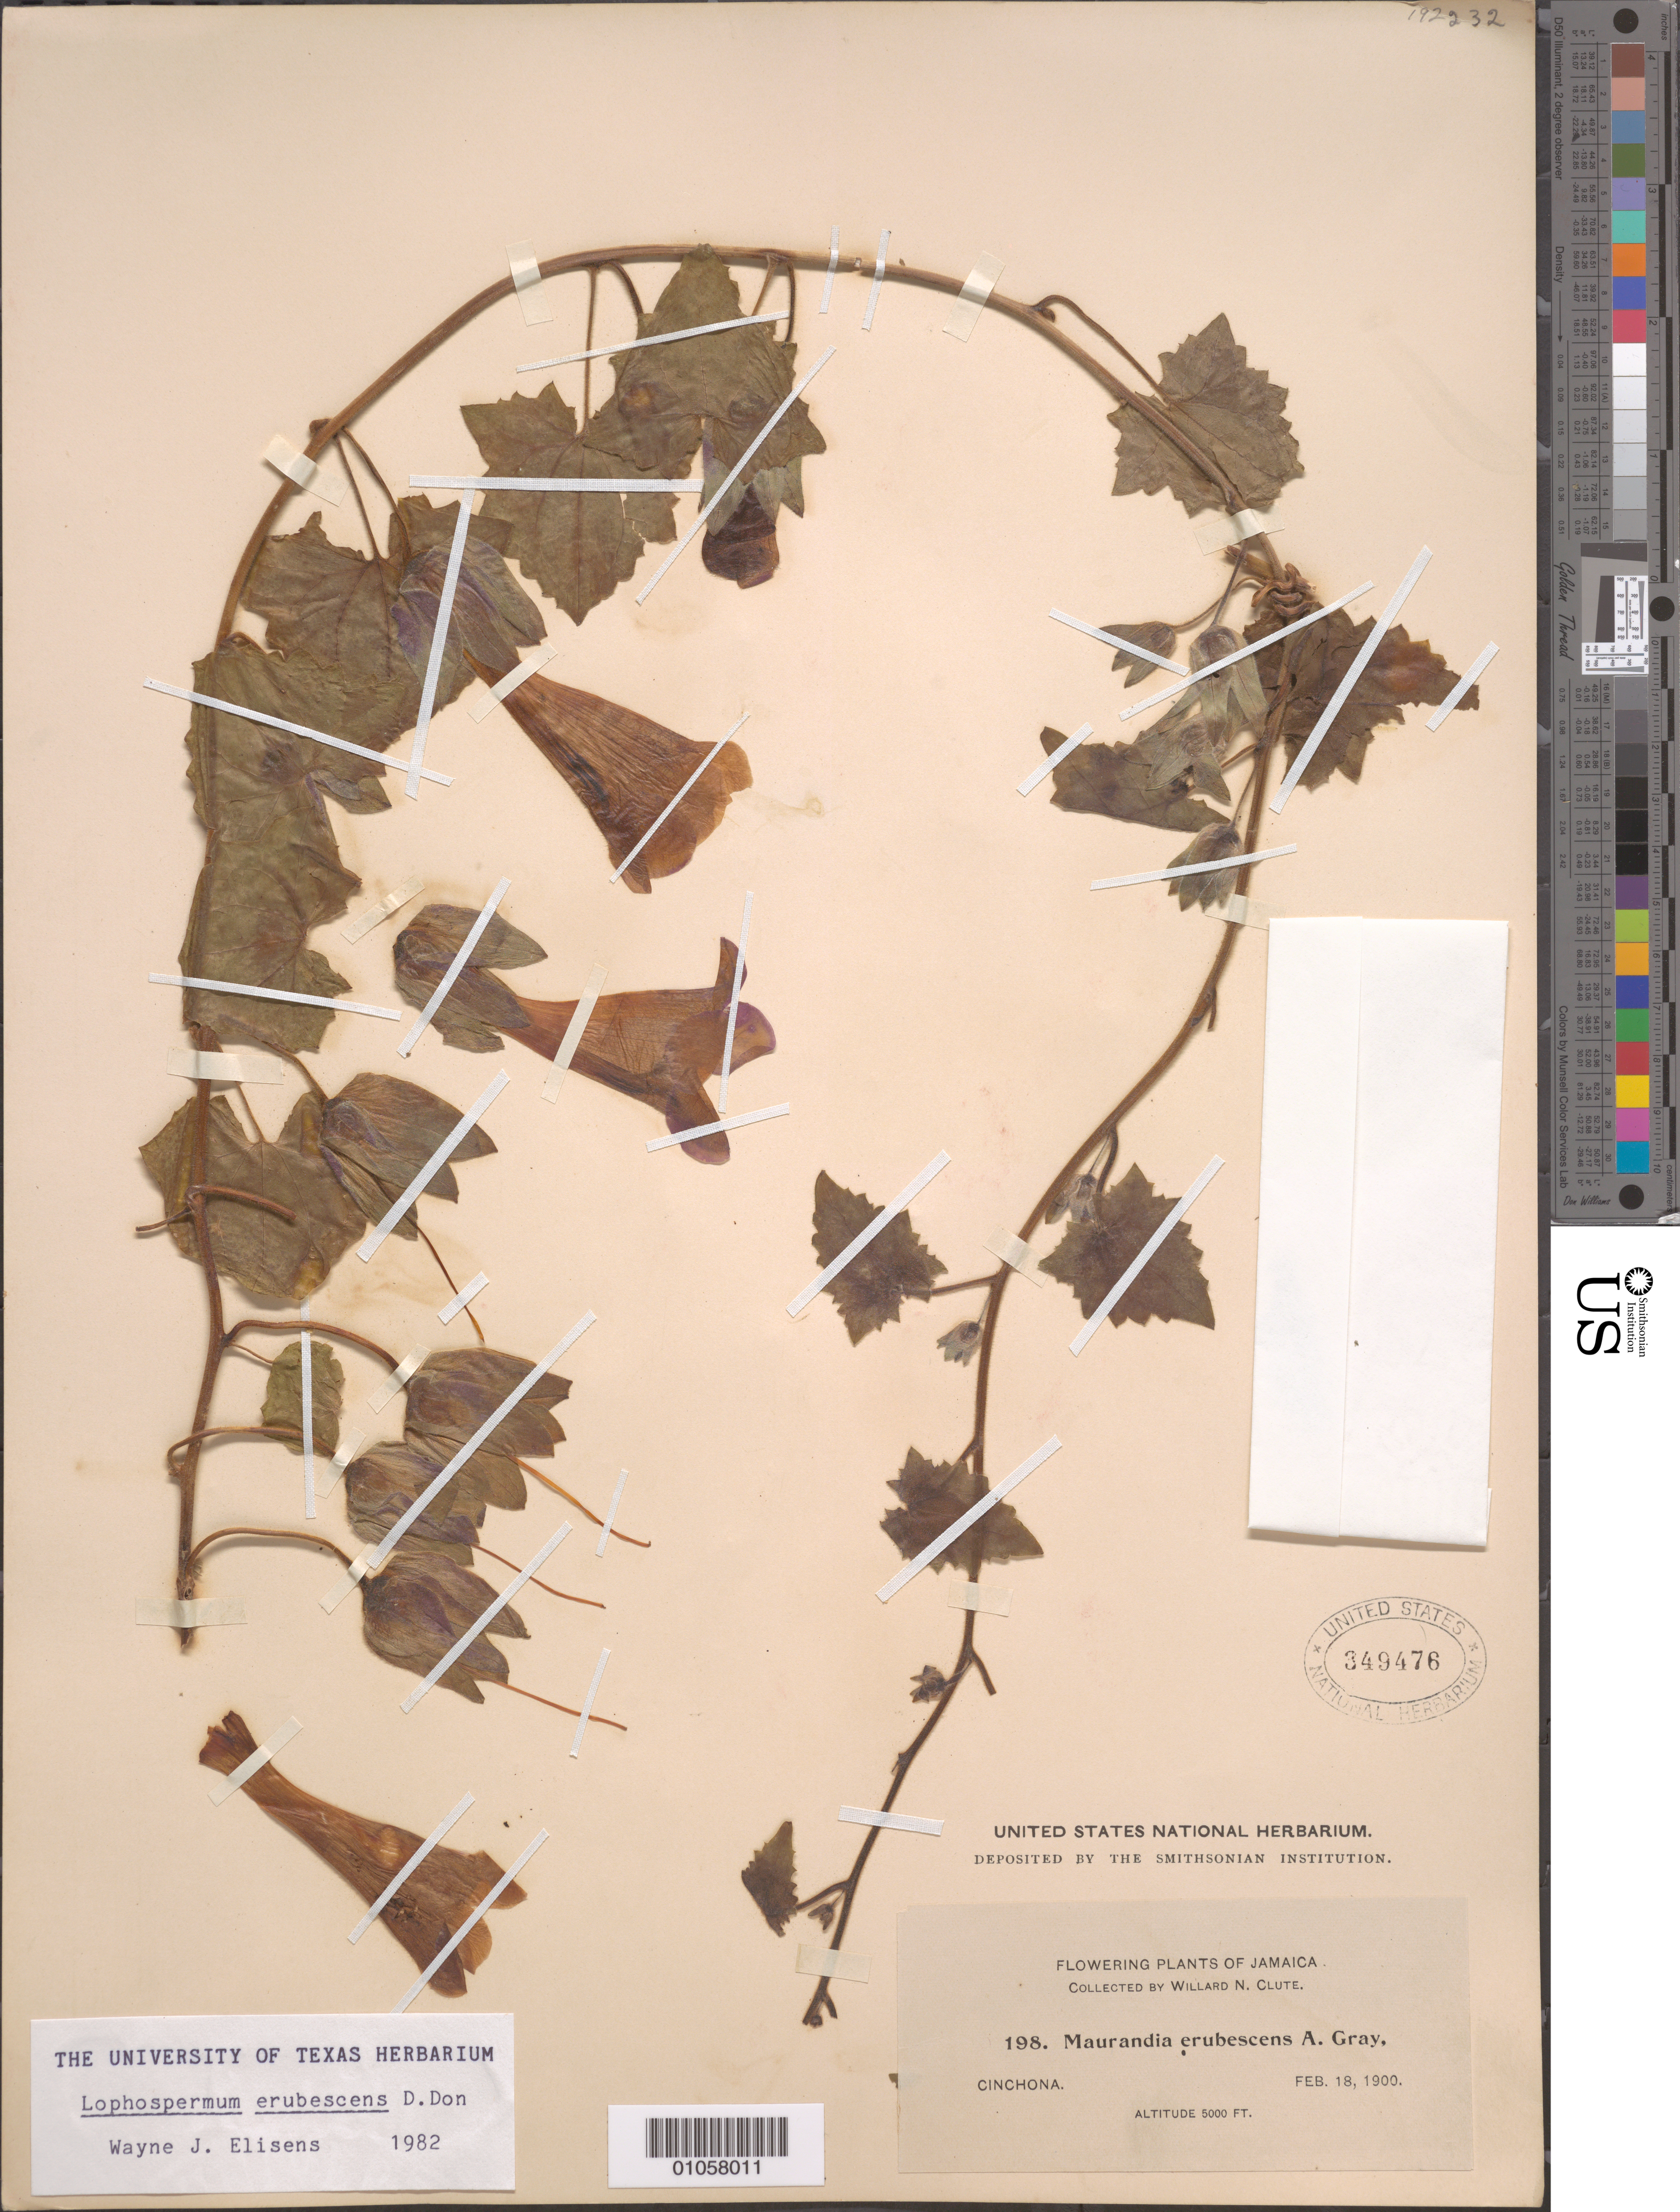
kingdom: Plantae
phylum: Tracheophyta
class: Magnoliopsida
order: Lamiales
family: Plantaginaceae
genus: Lophospermum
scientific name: Lophospermum erubescens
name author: D. Don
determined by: Elisens, W. J.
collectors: W. N. Clute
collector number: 198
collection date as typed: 18 Feb 1900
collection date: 1900-02-18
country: Jamaica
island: Jamaica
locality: Cinchona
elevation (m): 1524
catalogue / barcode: US 349476